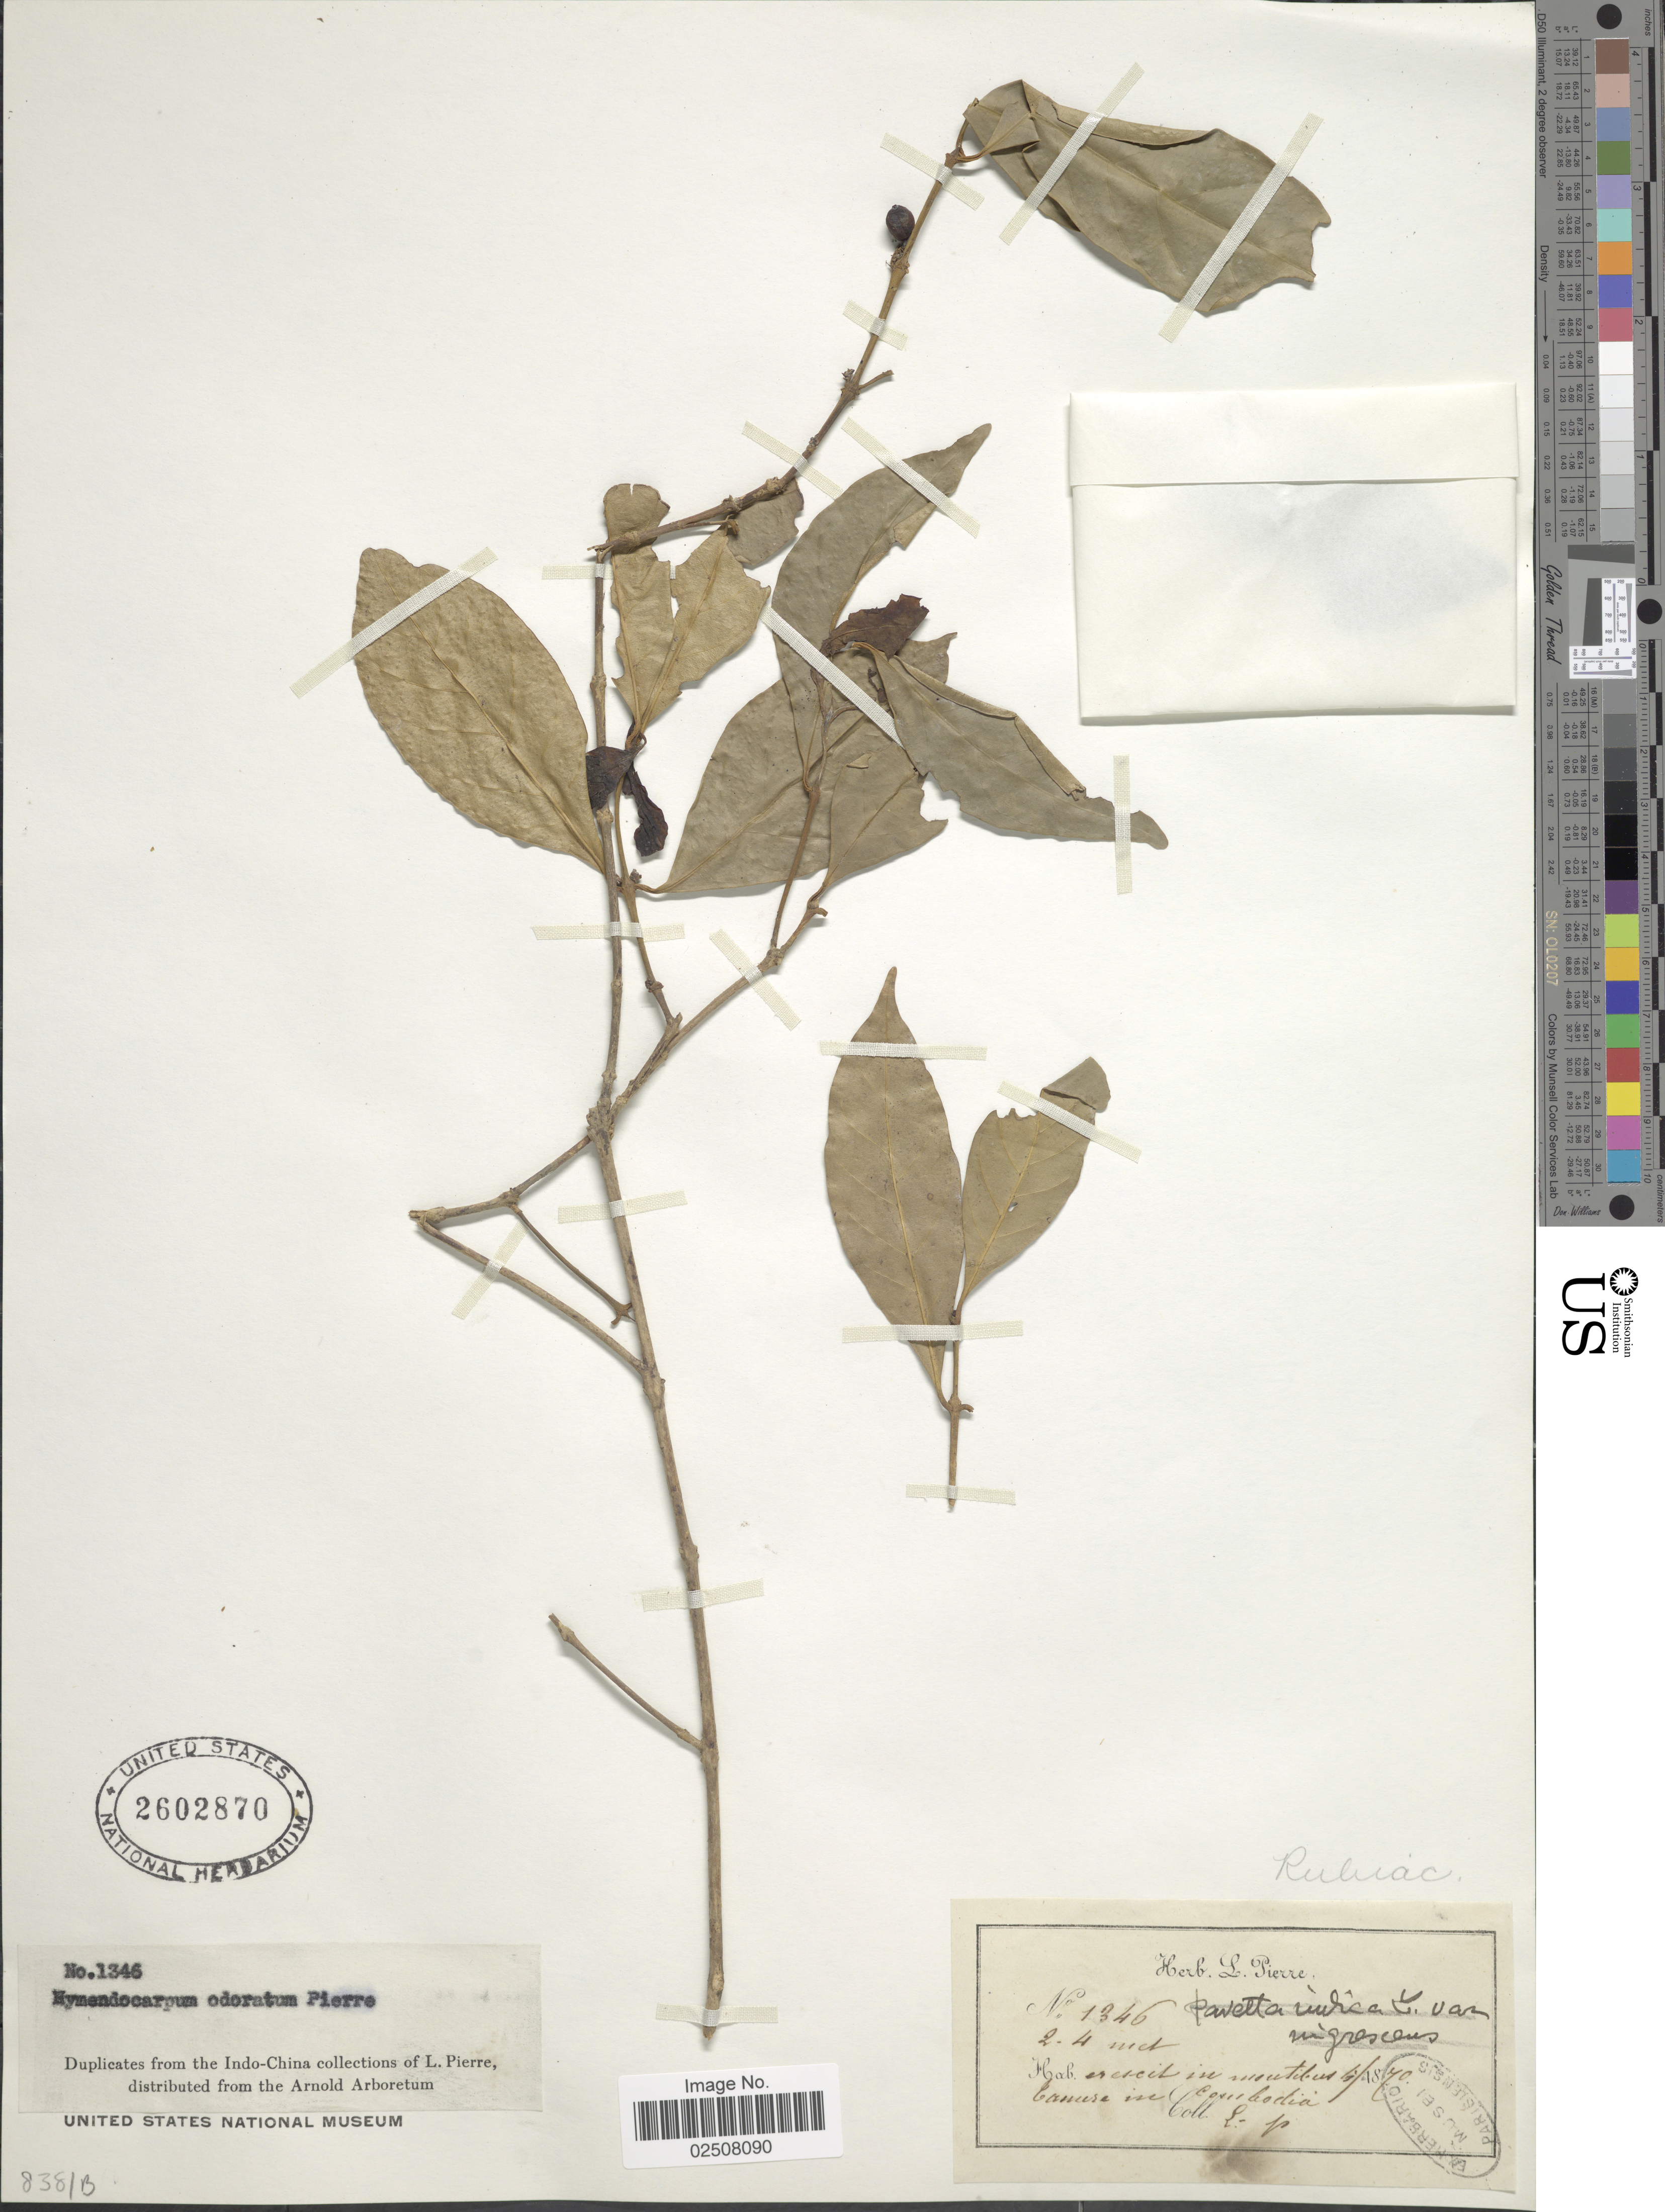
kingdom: Plantae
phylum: Tracheophyta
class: Magnoliopsida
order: Gentianales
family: Rubiaceae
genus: Nostolachma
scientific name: Nostolachma odorata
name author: (Pierre ex Pit.) J.-F. Leroy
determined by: Strong, Mark T., (BOT), Smithsonian Institution - National Museum of Natural History (UNITED STATES)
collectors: L. Pierre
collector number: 1346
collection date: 1870-05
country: Cambodia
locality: Crescit in montibus Tanure [interpreted] in Cambodia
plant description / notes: Possible type material of Hymendocarpum odoratum Pierre ex Pit. in H. Lecomte, Fl. Indo-Chine 3: 339. 1924. Protologue cites Pierre without number.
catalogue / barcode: US 2602870